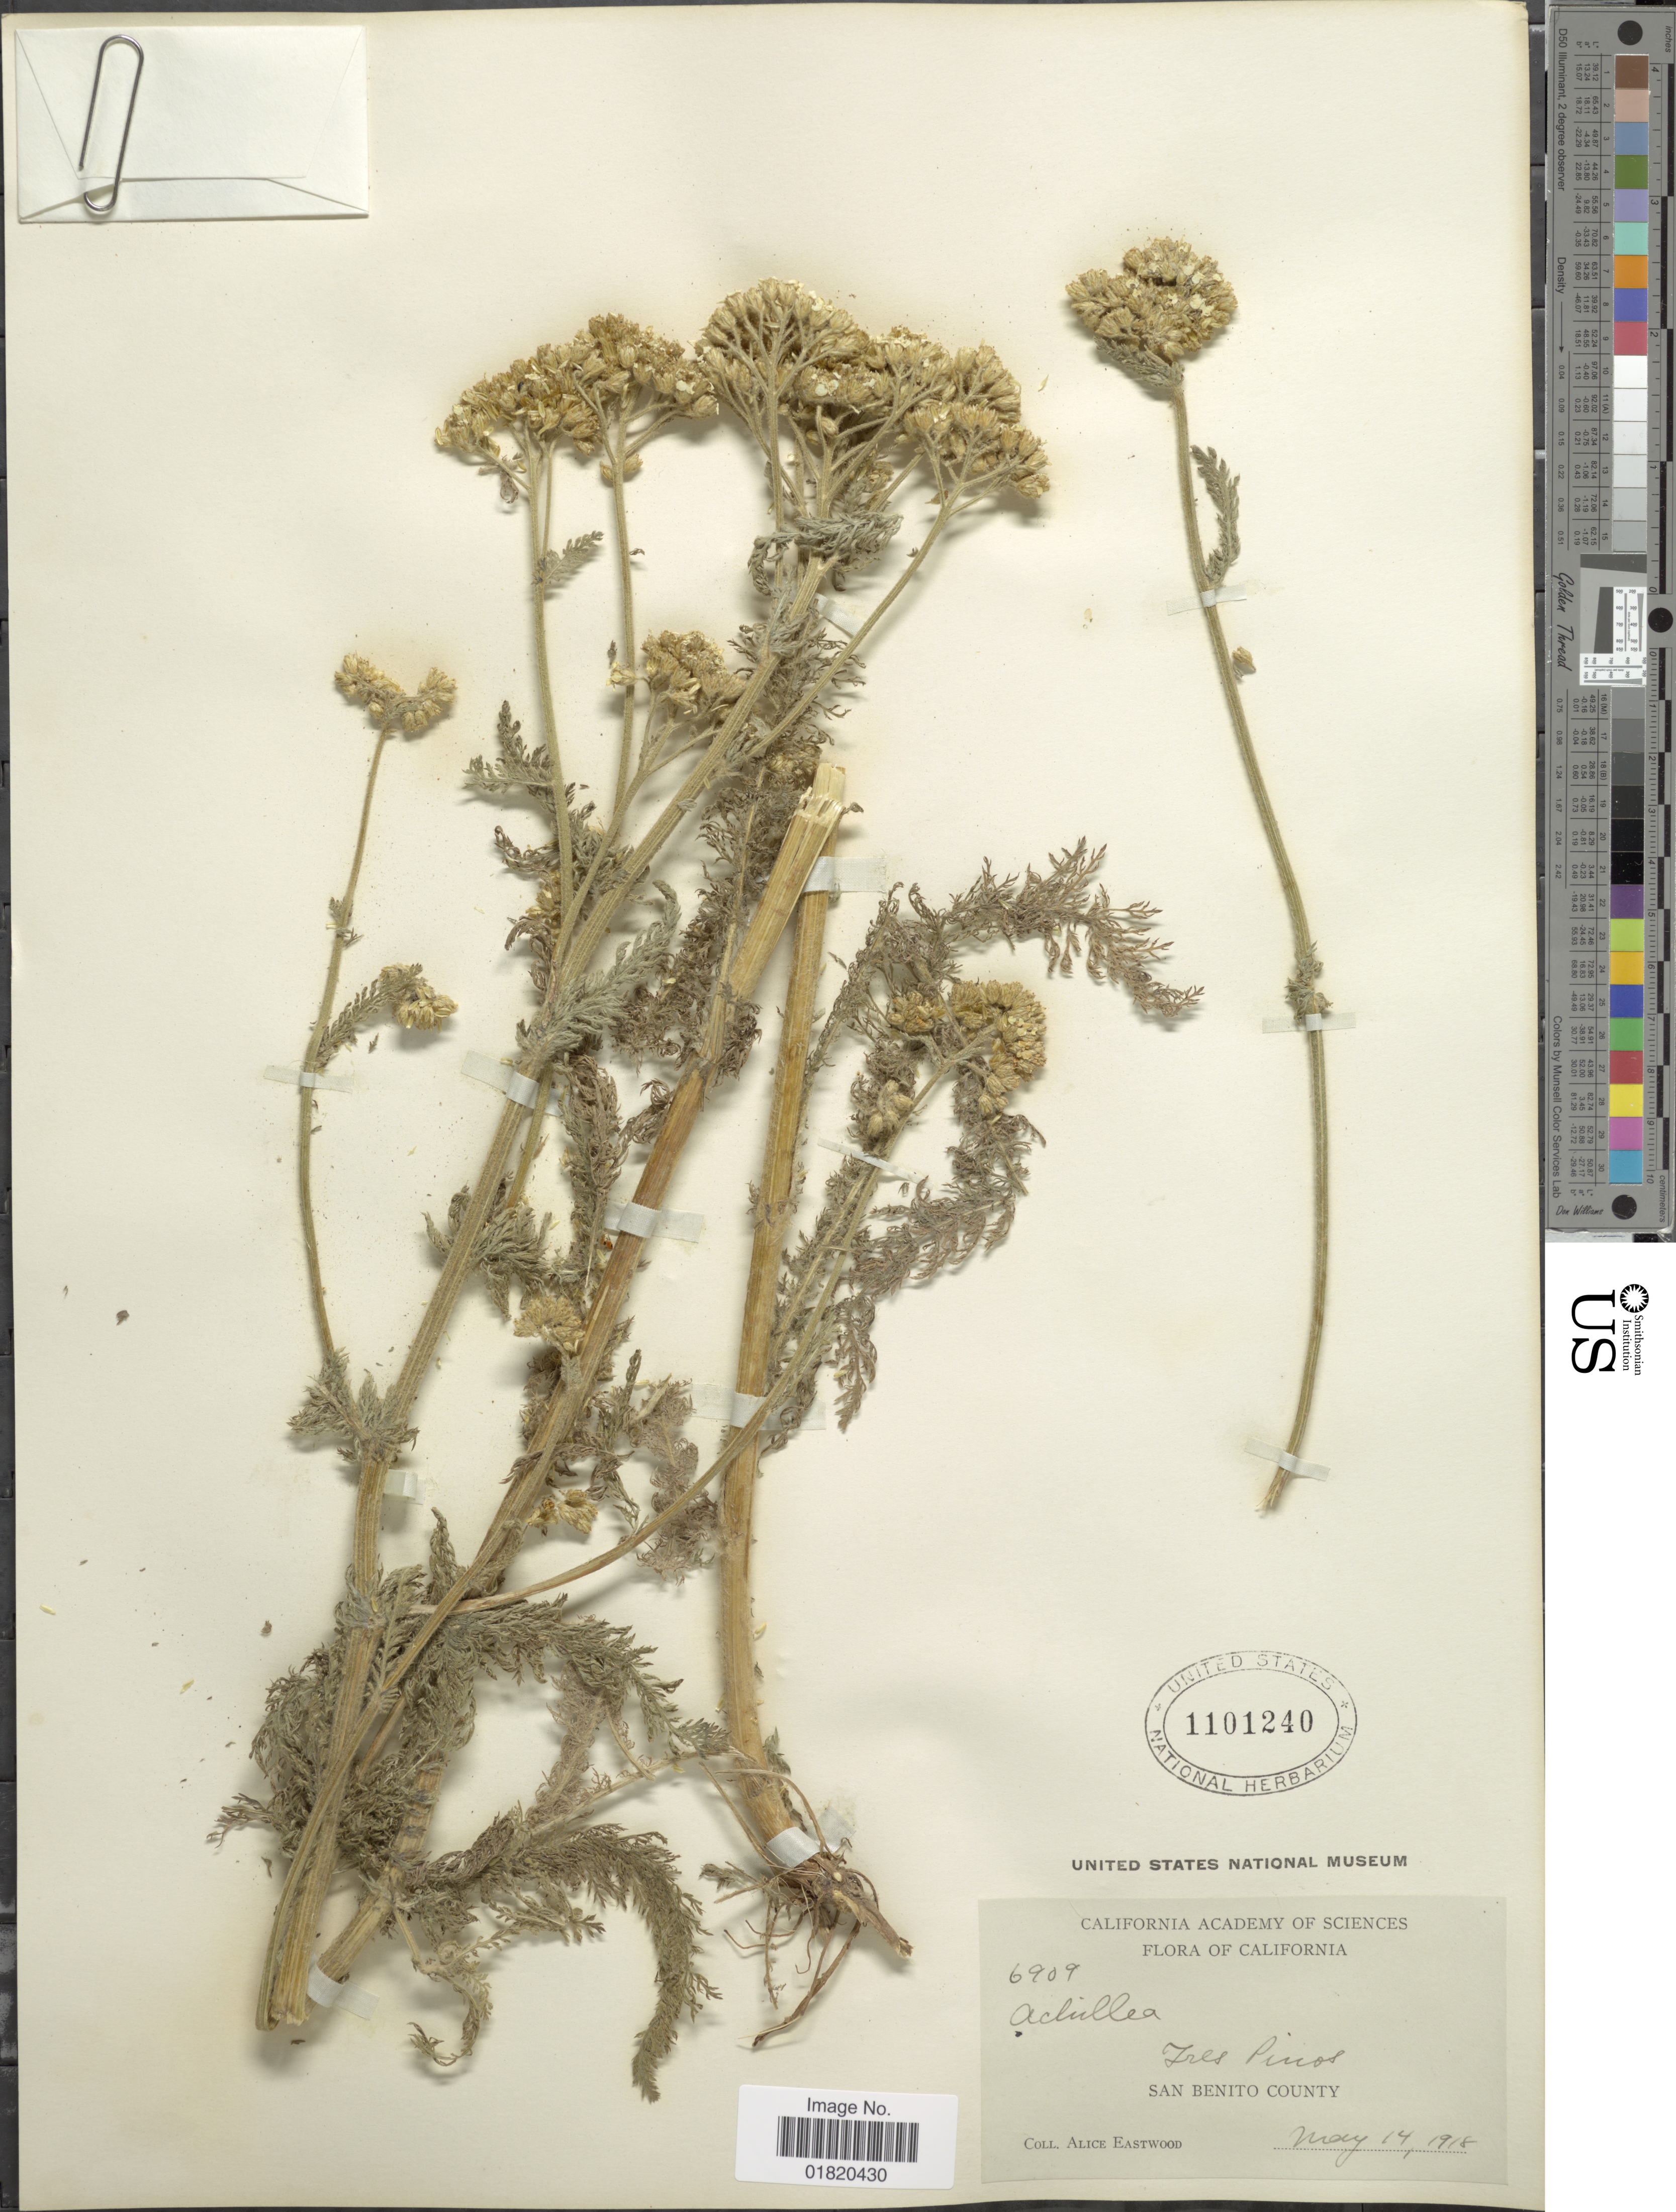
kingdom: Plantae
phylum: Tracheophyta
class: Magnoliopsida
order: Asterales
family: Asteraceae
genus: Achillea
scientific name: Achillea sp.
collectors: A. Eastwood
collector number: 6909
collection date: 1918-05-14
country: United States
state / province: California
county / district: San Benito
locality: Tres Pinos. San Benito County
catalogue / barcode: US 1101240